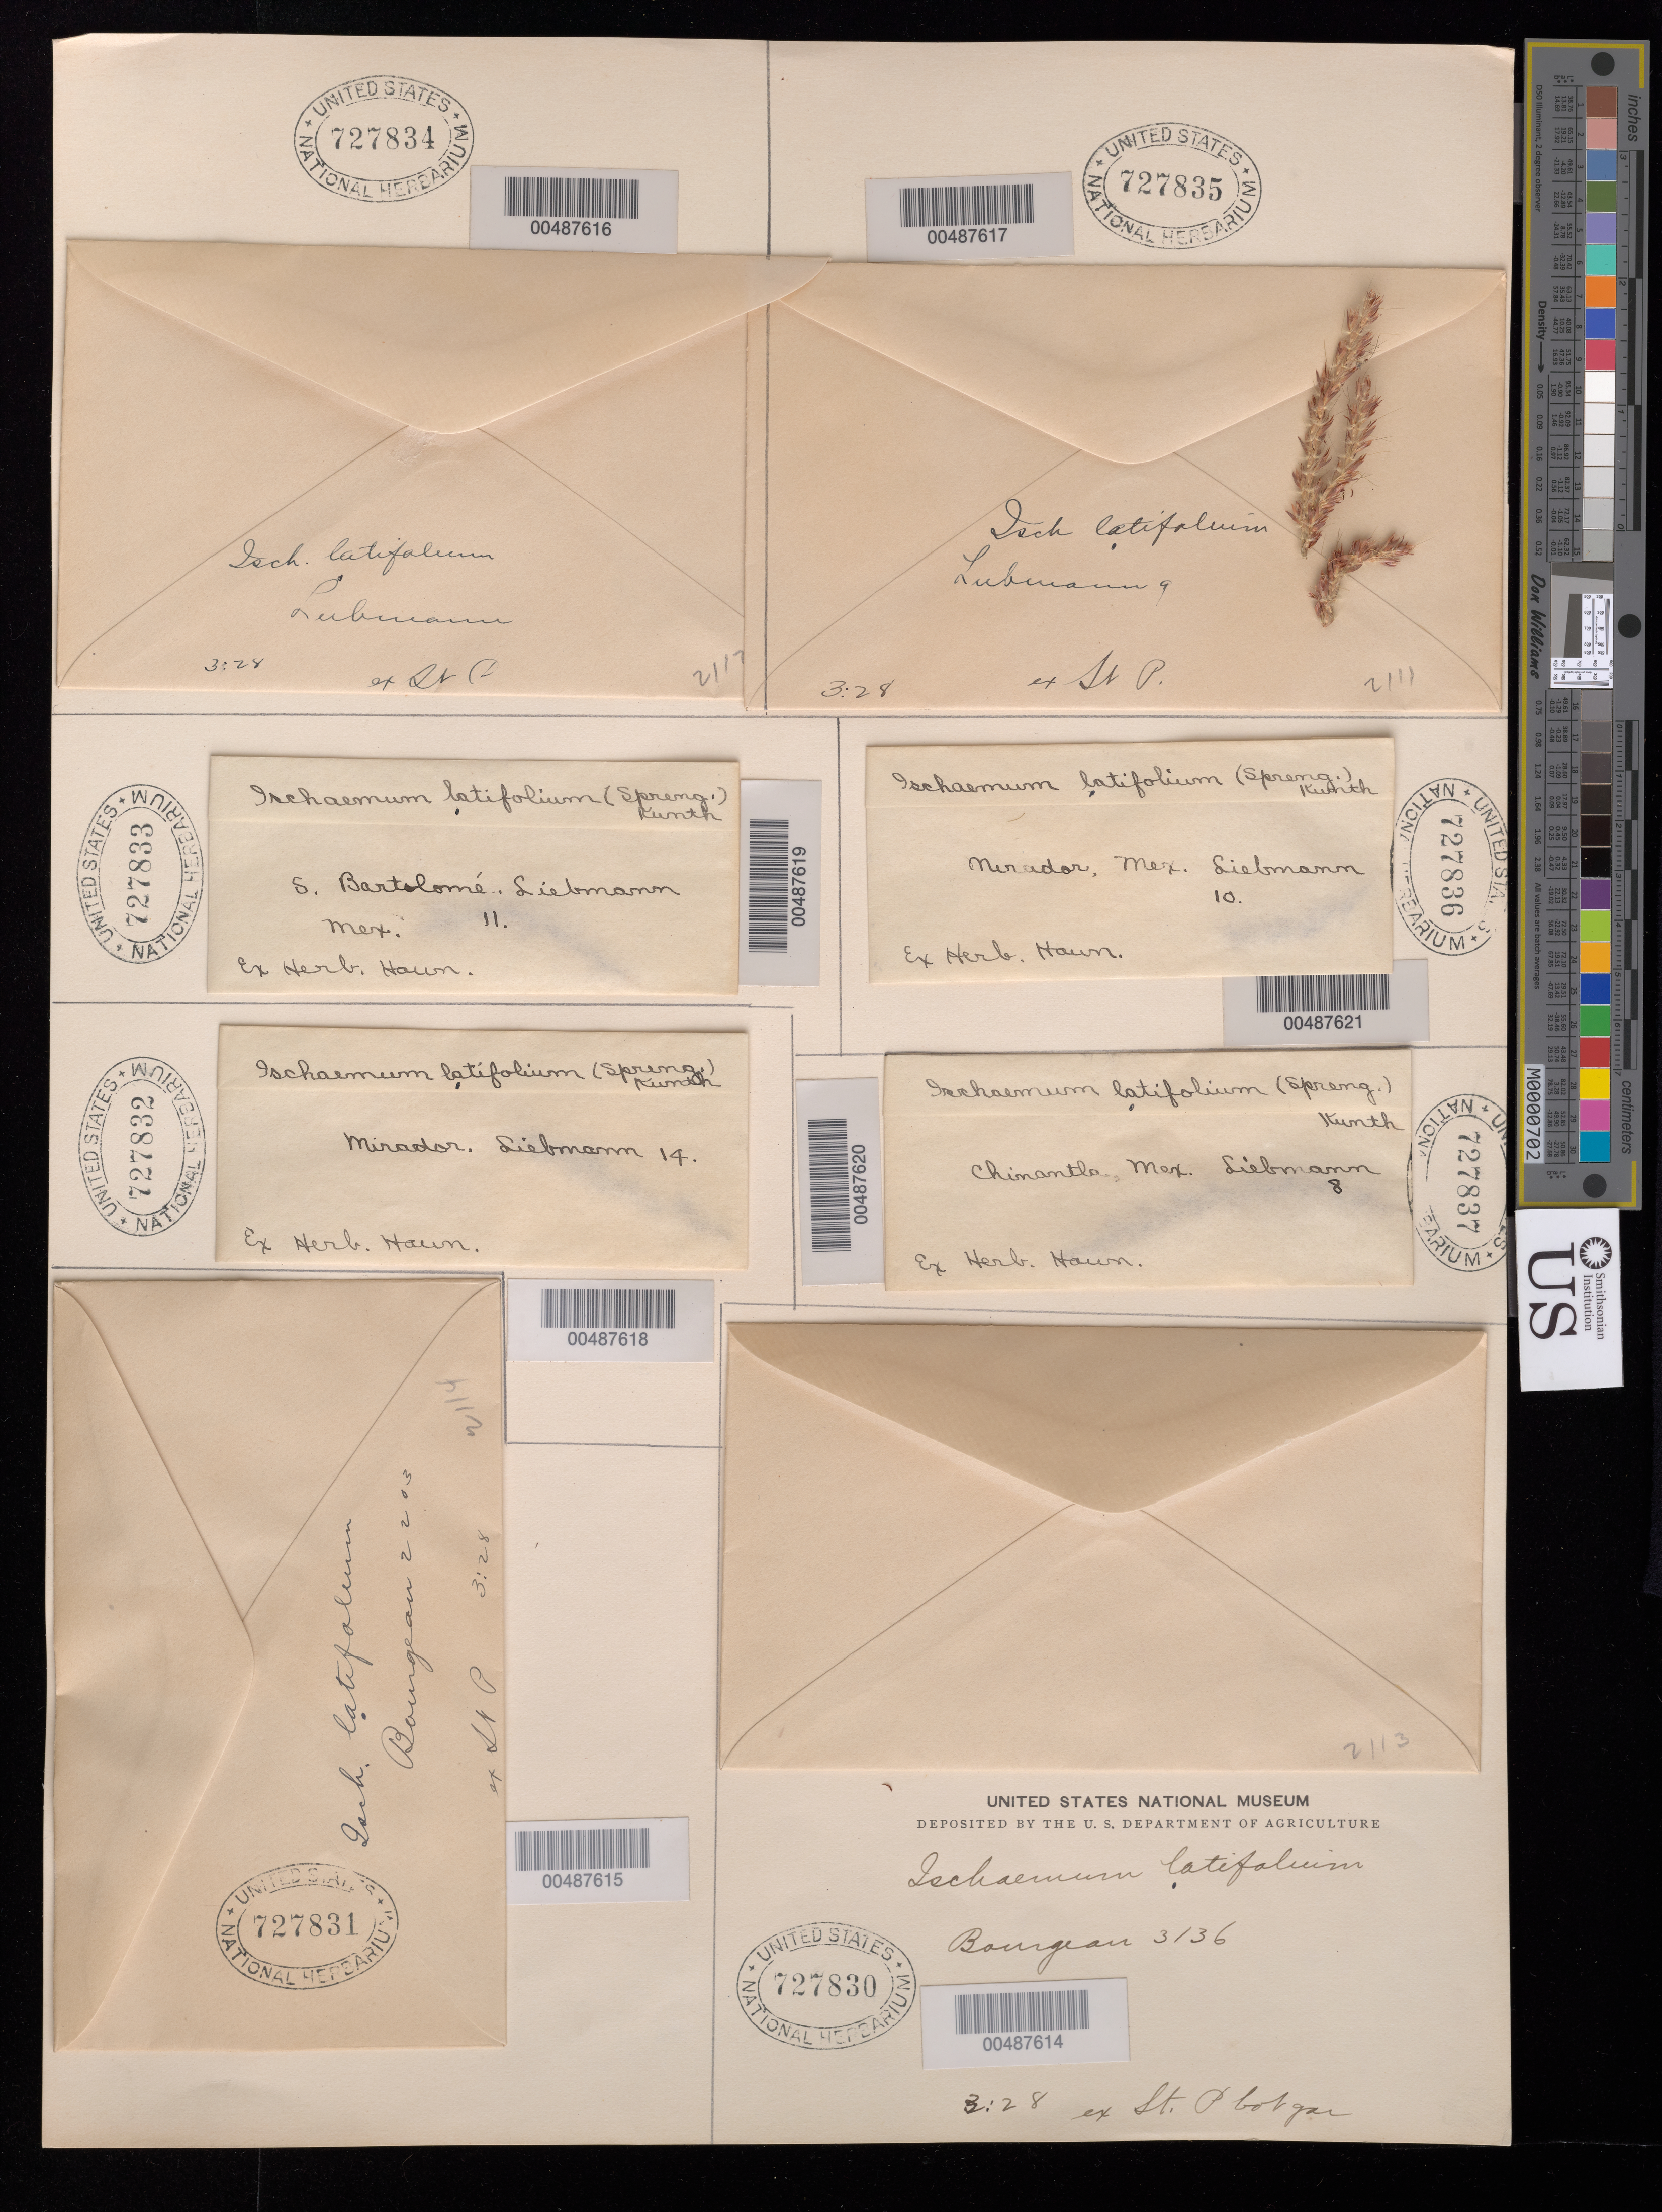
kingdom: Plantae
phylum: Tracheophyta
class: Liliopsida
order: Poales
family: Poaceae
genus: Ischaemum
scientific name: Ischaemum latifolium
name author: (Spreng.) Kunth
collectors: F. M. Liebmann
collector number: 9/2111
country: Mexico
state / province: Jalisco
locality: San Ramon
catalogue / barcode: US 727835